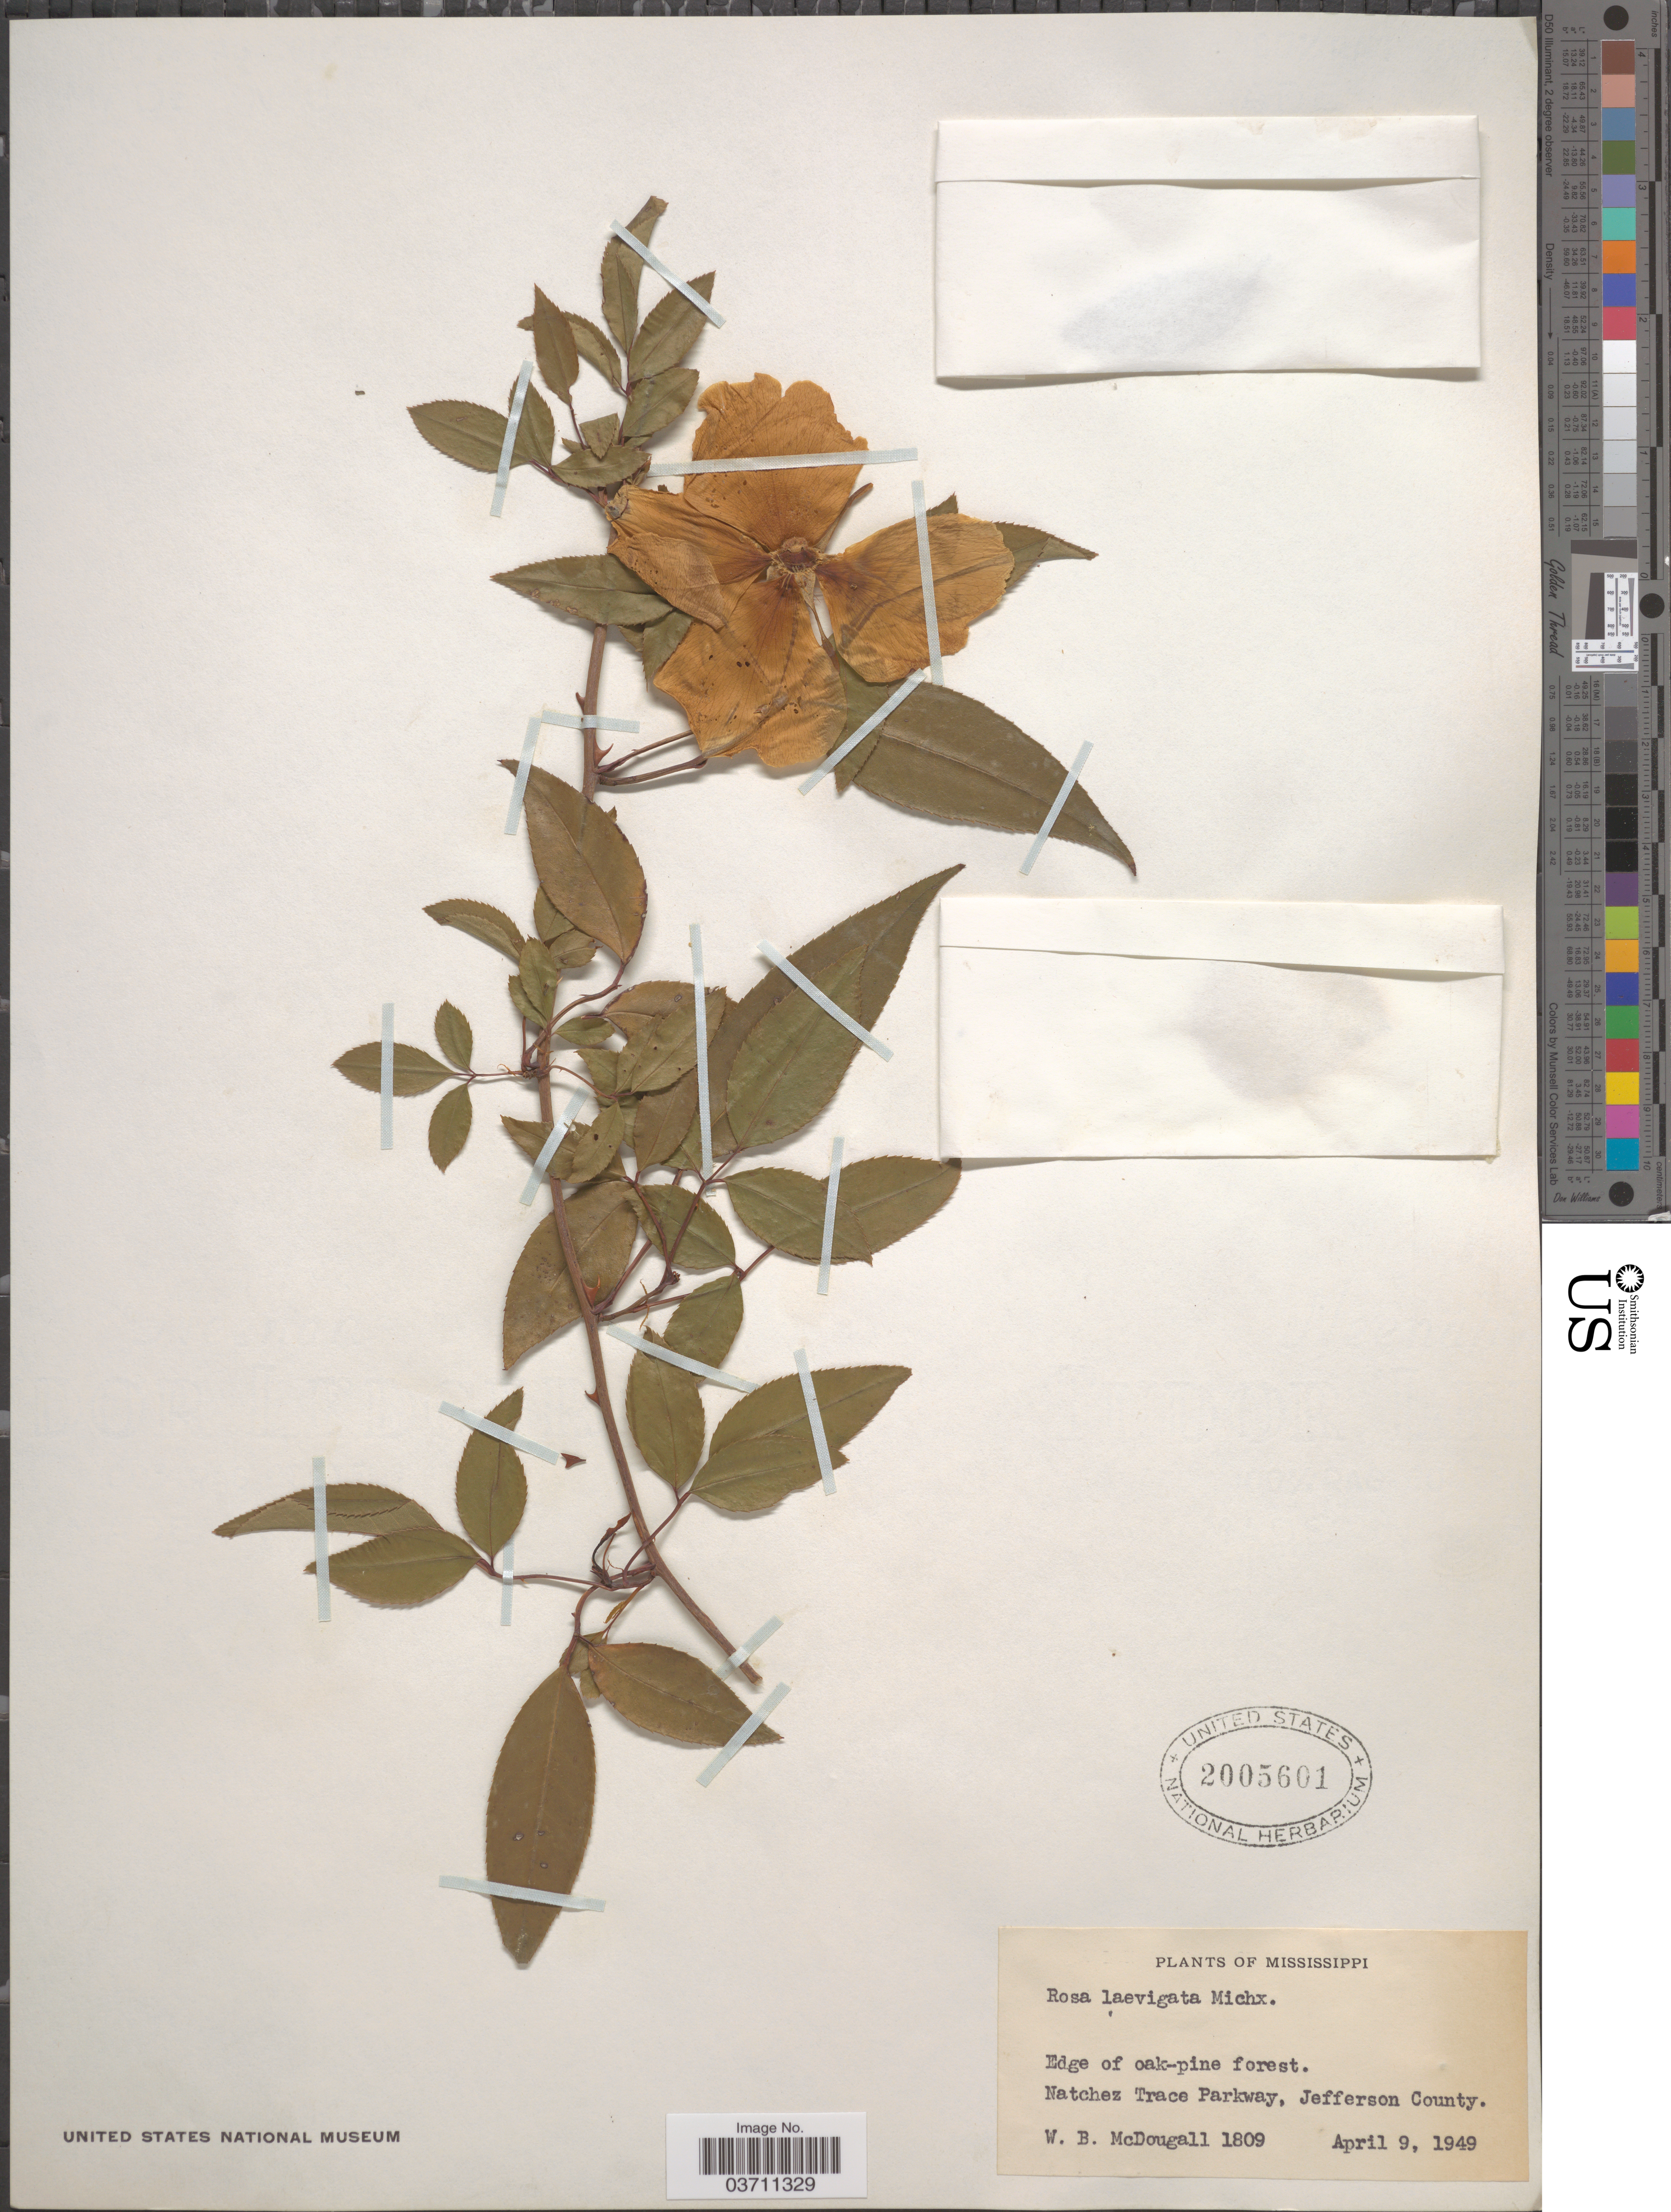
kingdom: Plantae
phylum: Tracheophyta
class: Magnoliopsida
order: Rosales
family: Rosaceae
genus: Rosa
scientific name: Rosa laevigata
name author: Michx.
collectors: W. B. McDougall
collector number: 1809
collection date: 1949-04-09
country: United States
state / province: Mississippi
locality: Edge of oak-pine forest. Natchez Trace Parkway, Jefferson County.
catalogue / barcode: US 2005601